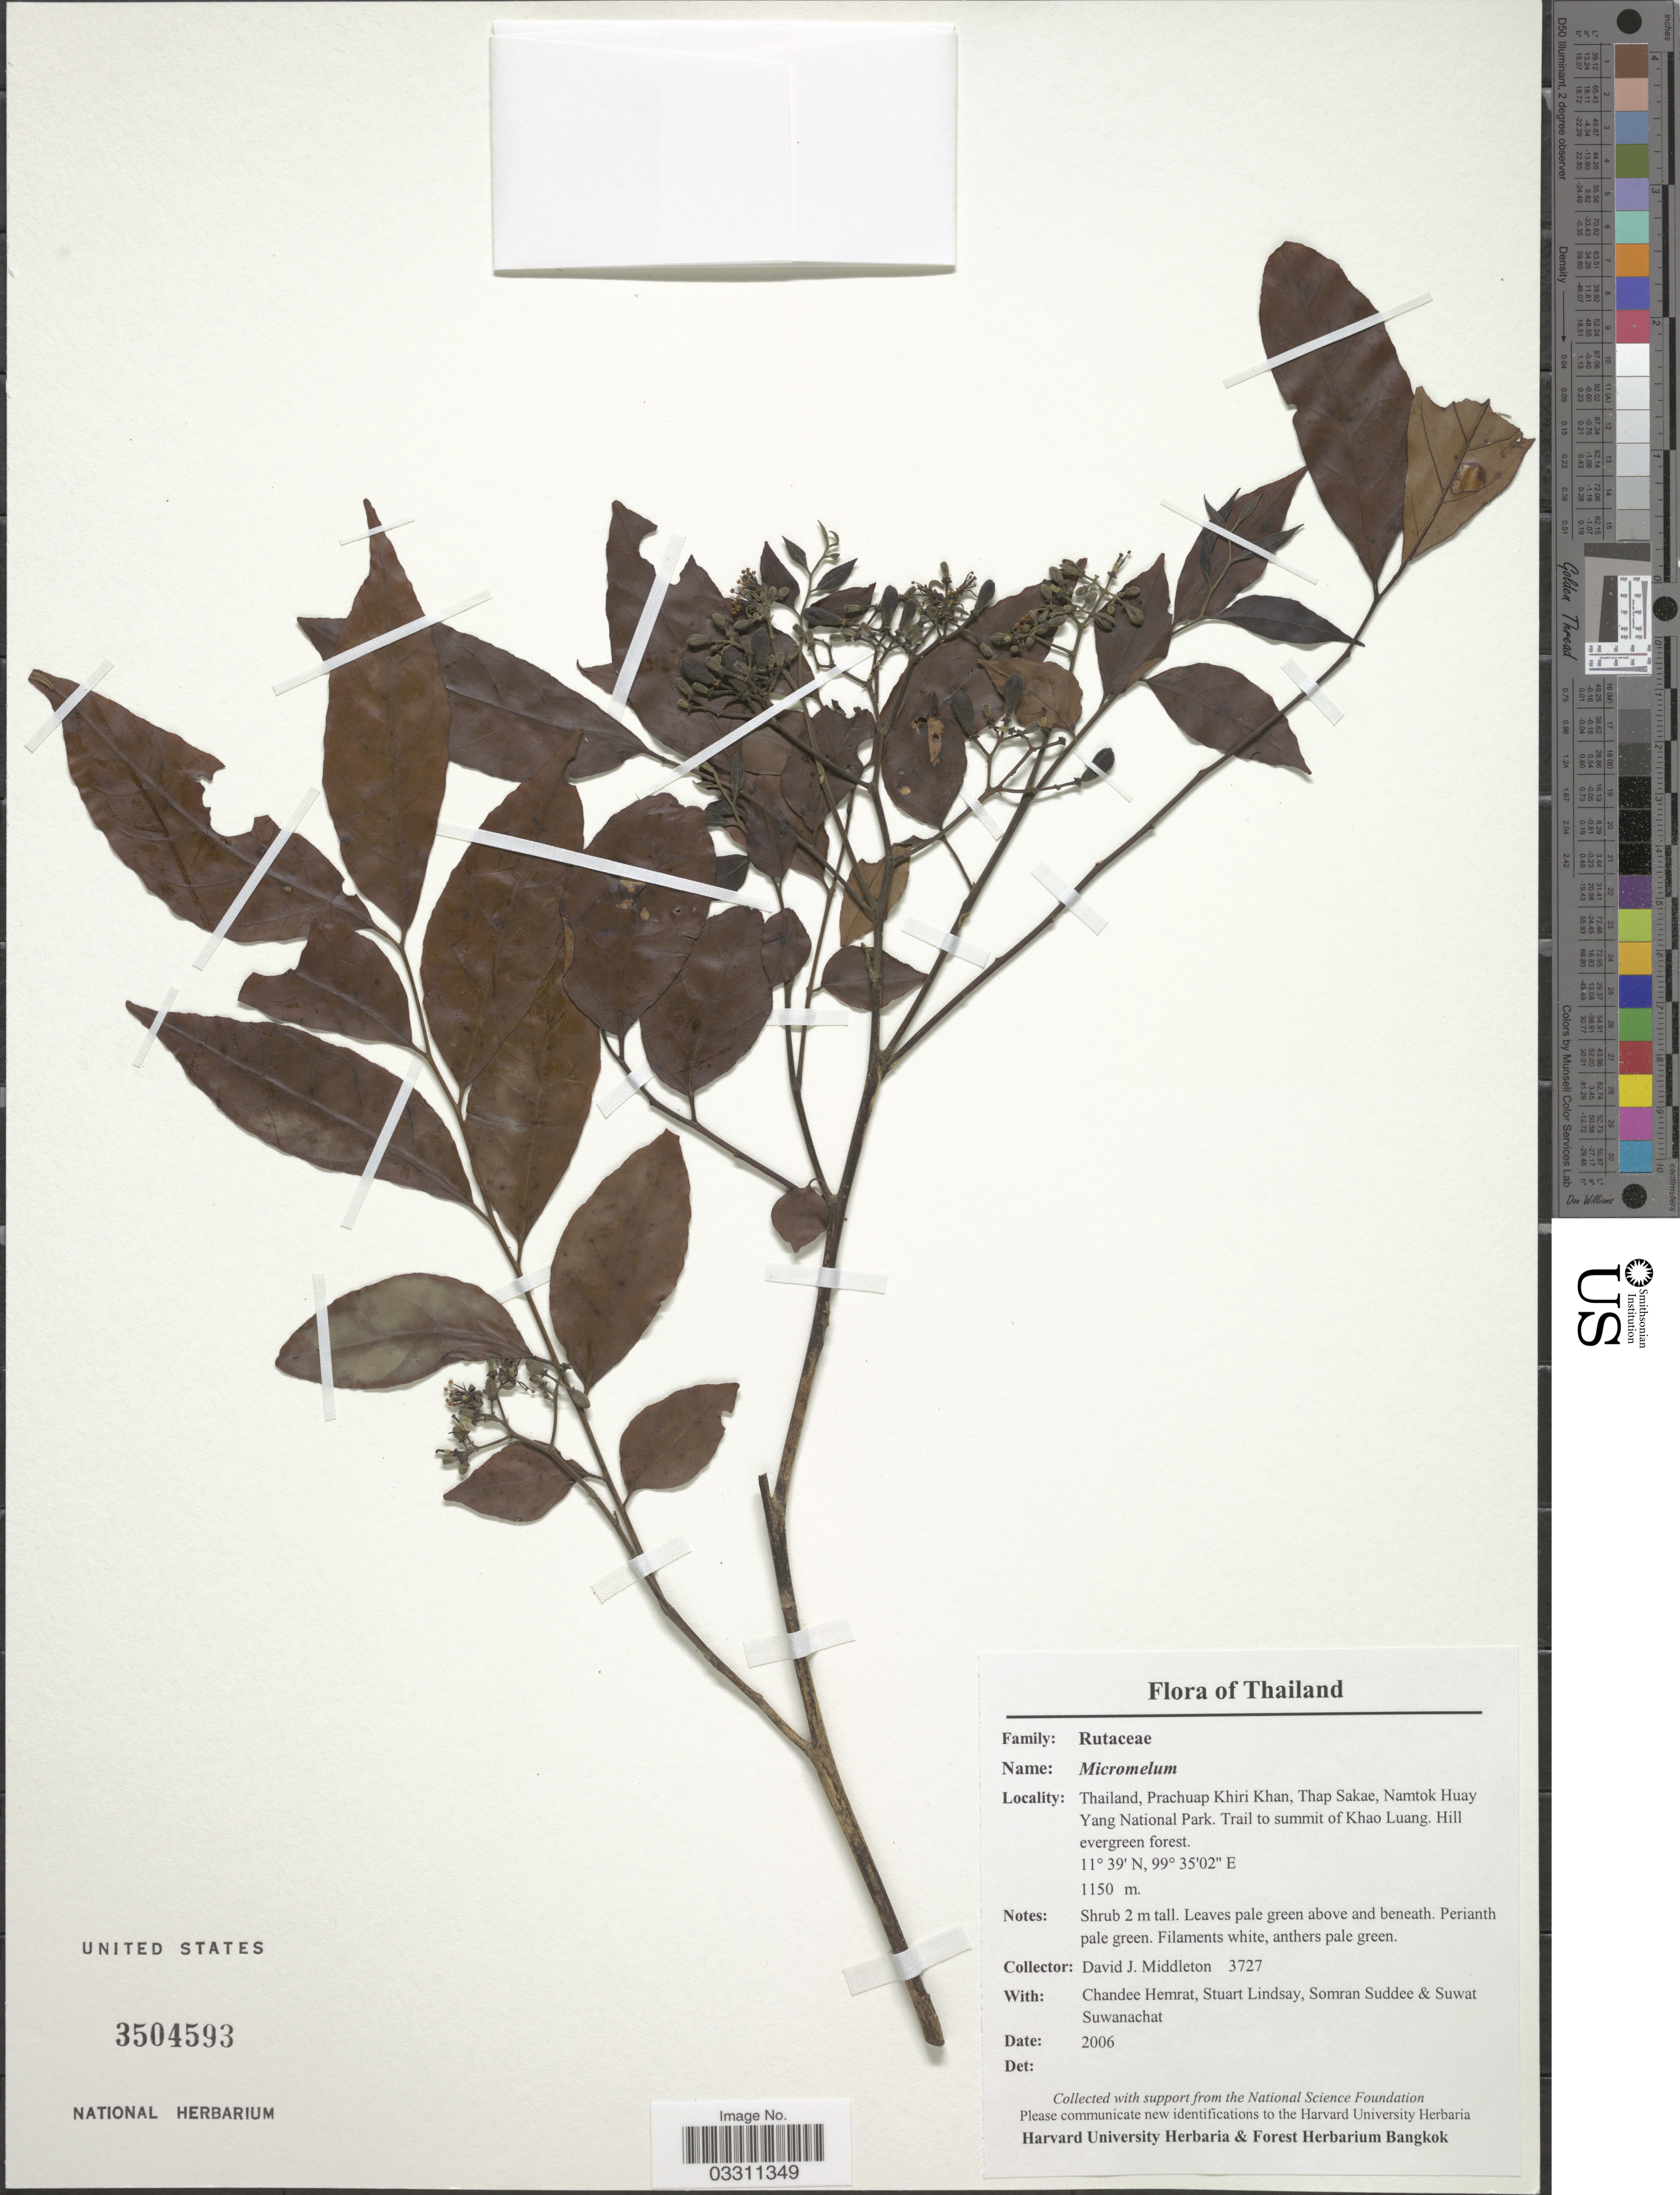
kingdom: Plantae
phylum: Tracheophyta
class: Magnoliopsida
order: Sapindales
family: Rutaceae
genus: Micromelum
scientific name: Micromelum sp.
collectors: D. J. Middleton, C. Hemrat, S. Lindsay, S. Suddee & S. Suwanachat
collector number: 3727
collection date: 2006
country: Thailand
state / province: Prachuap Khiri Khan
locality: Thap Sakae, Namtok Huay Yang National Park, Trail to summit of Khao Luang.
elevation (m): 1150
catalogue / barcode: US 3504593